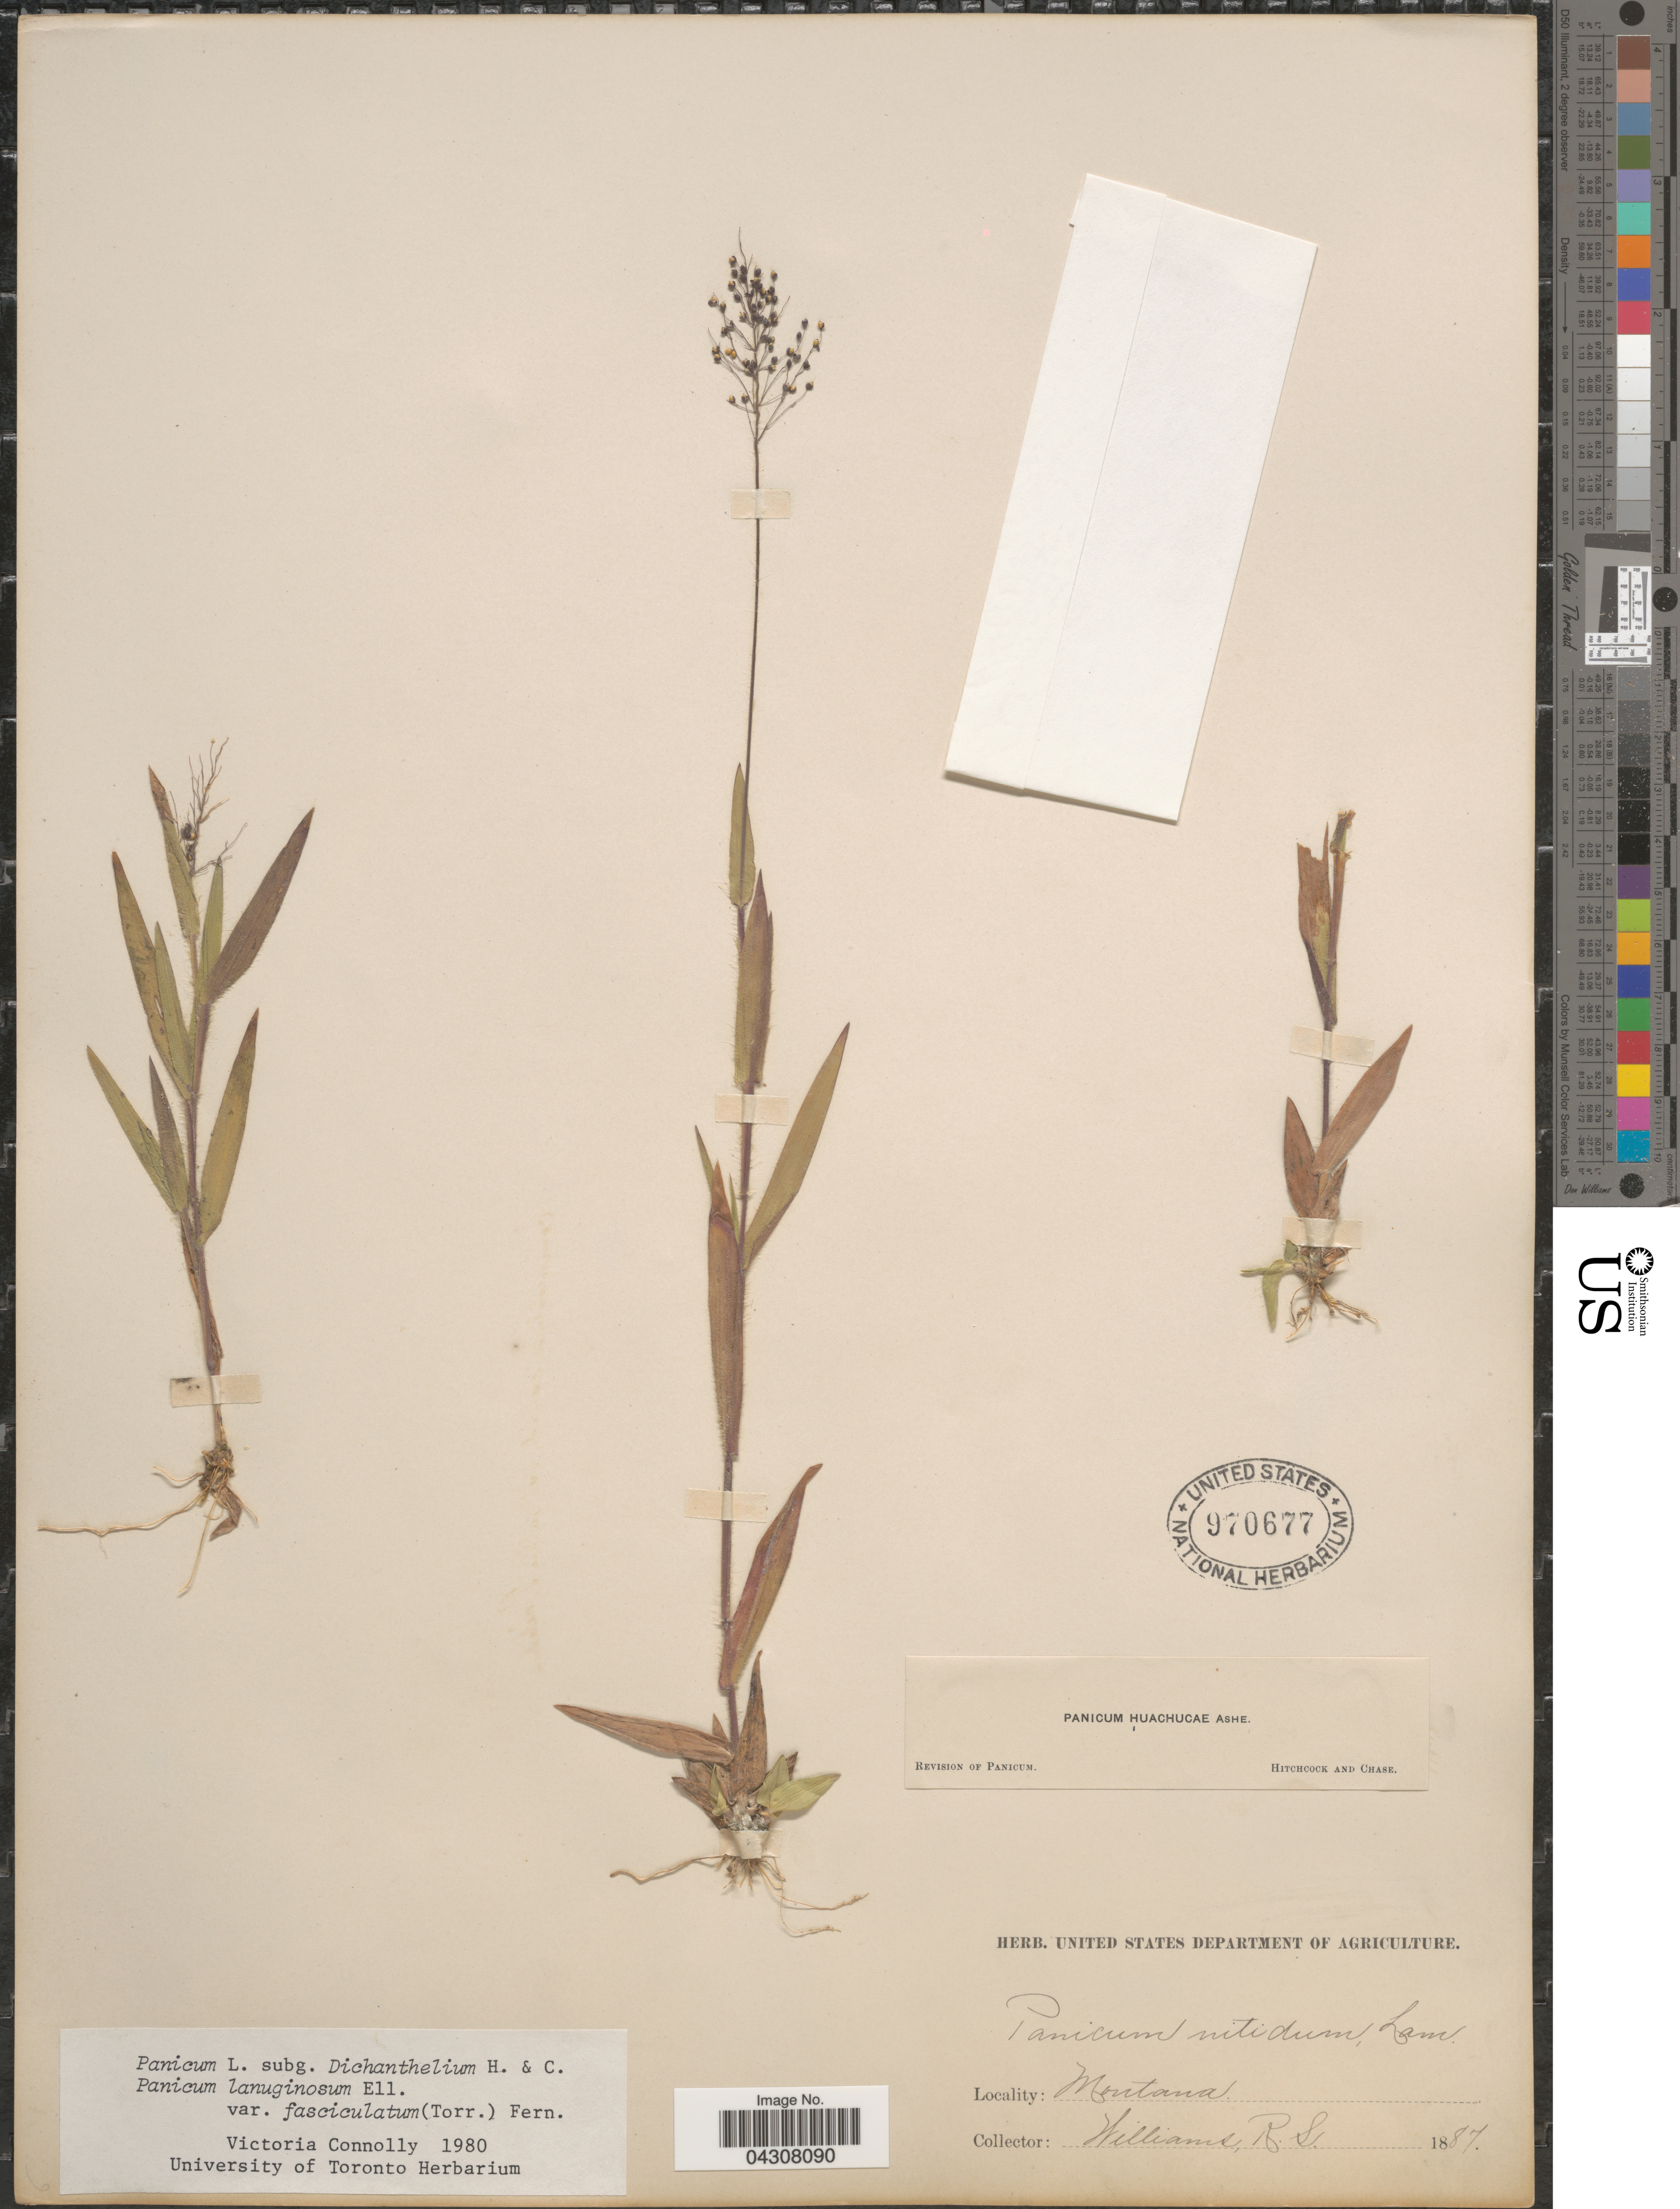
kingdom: Plantae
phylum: Tracheophyta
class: Liliopsida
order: Poales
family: Poaceae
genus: Dichanthelium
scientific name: Dichanthelium acuminatum var. acuminatum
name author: (Sw.) Gould & C.A. Clark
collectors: R. S. Williams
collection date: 1887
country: United States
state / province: Montana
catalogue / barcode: US 970677